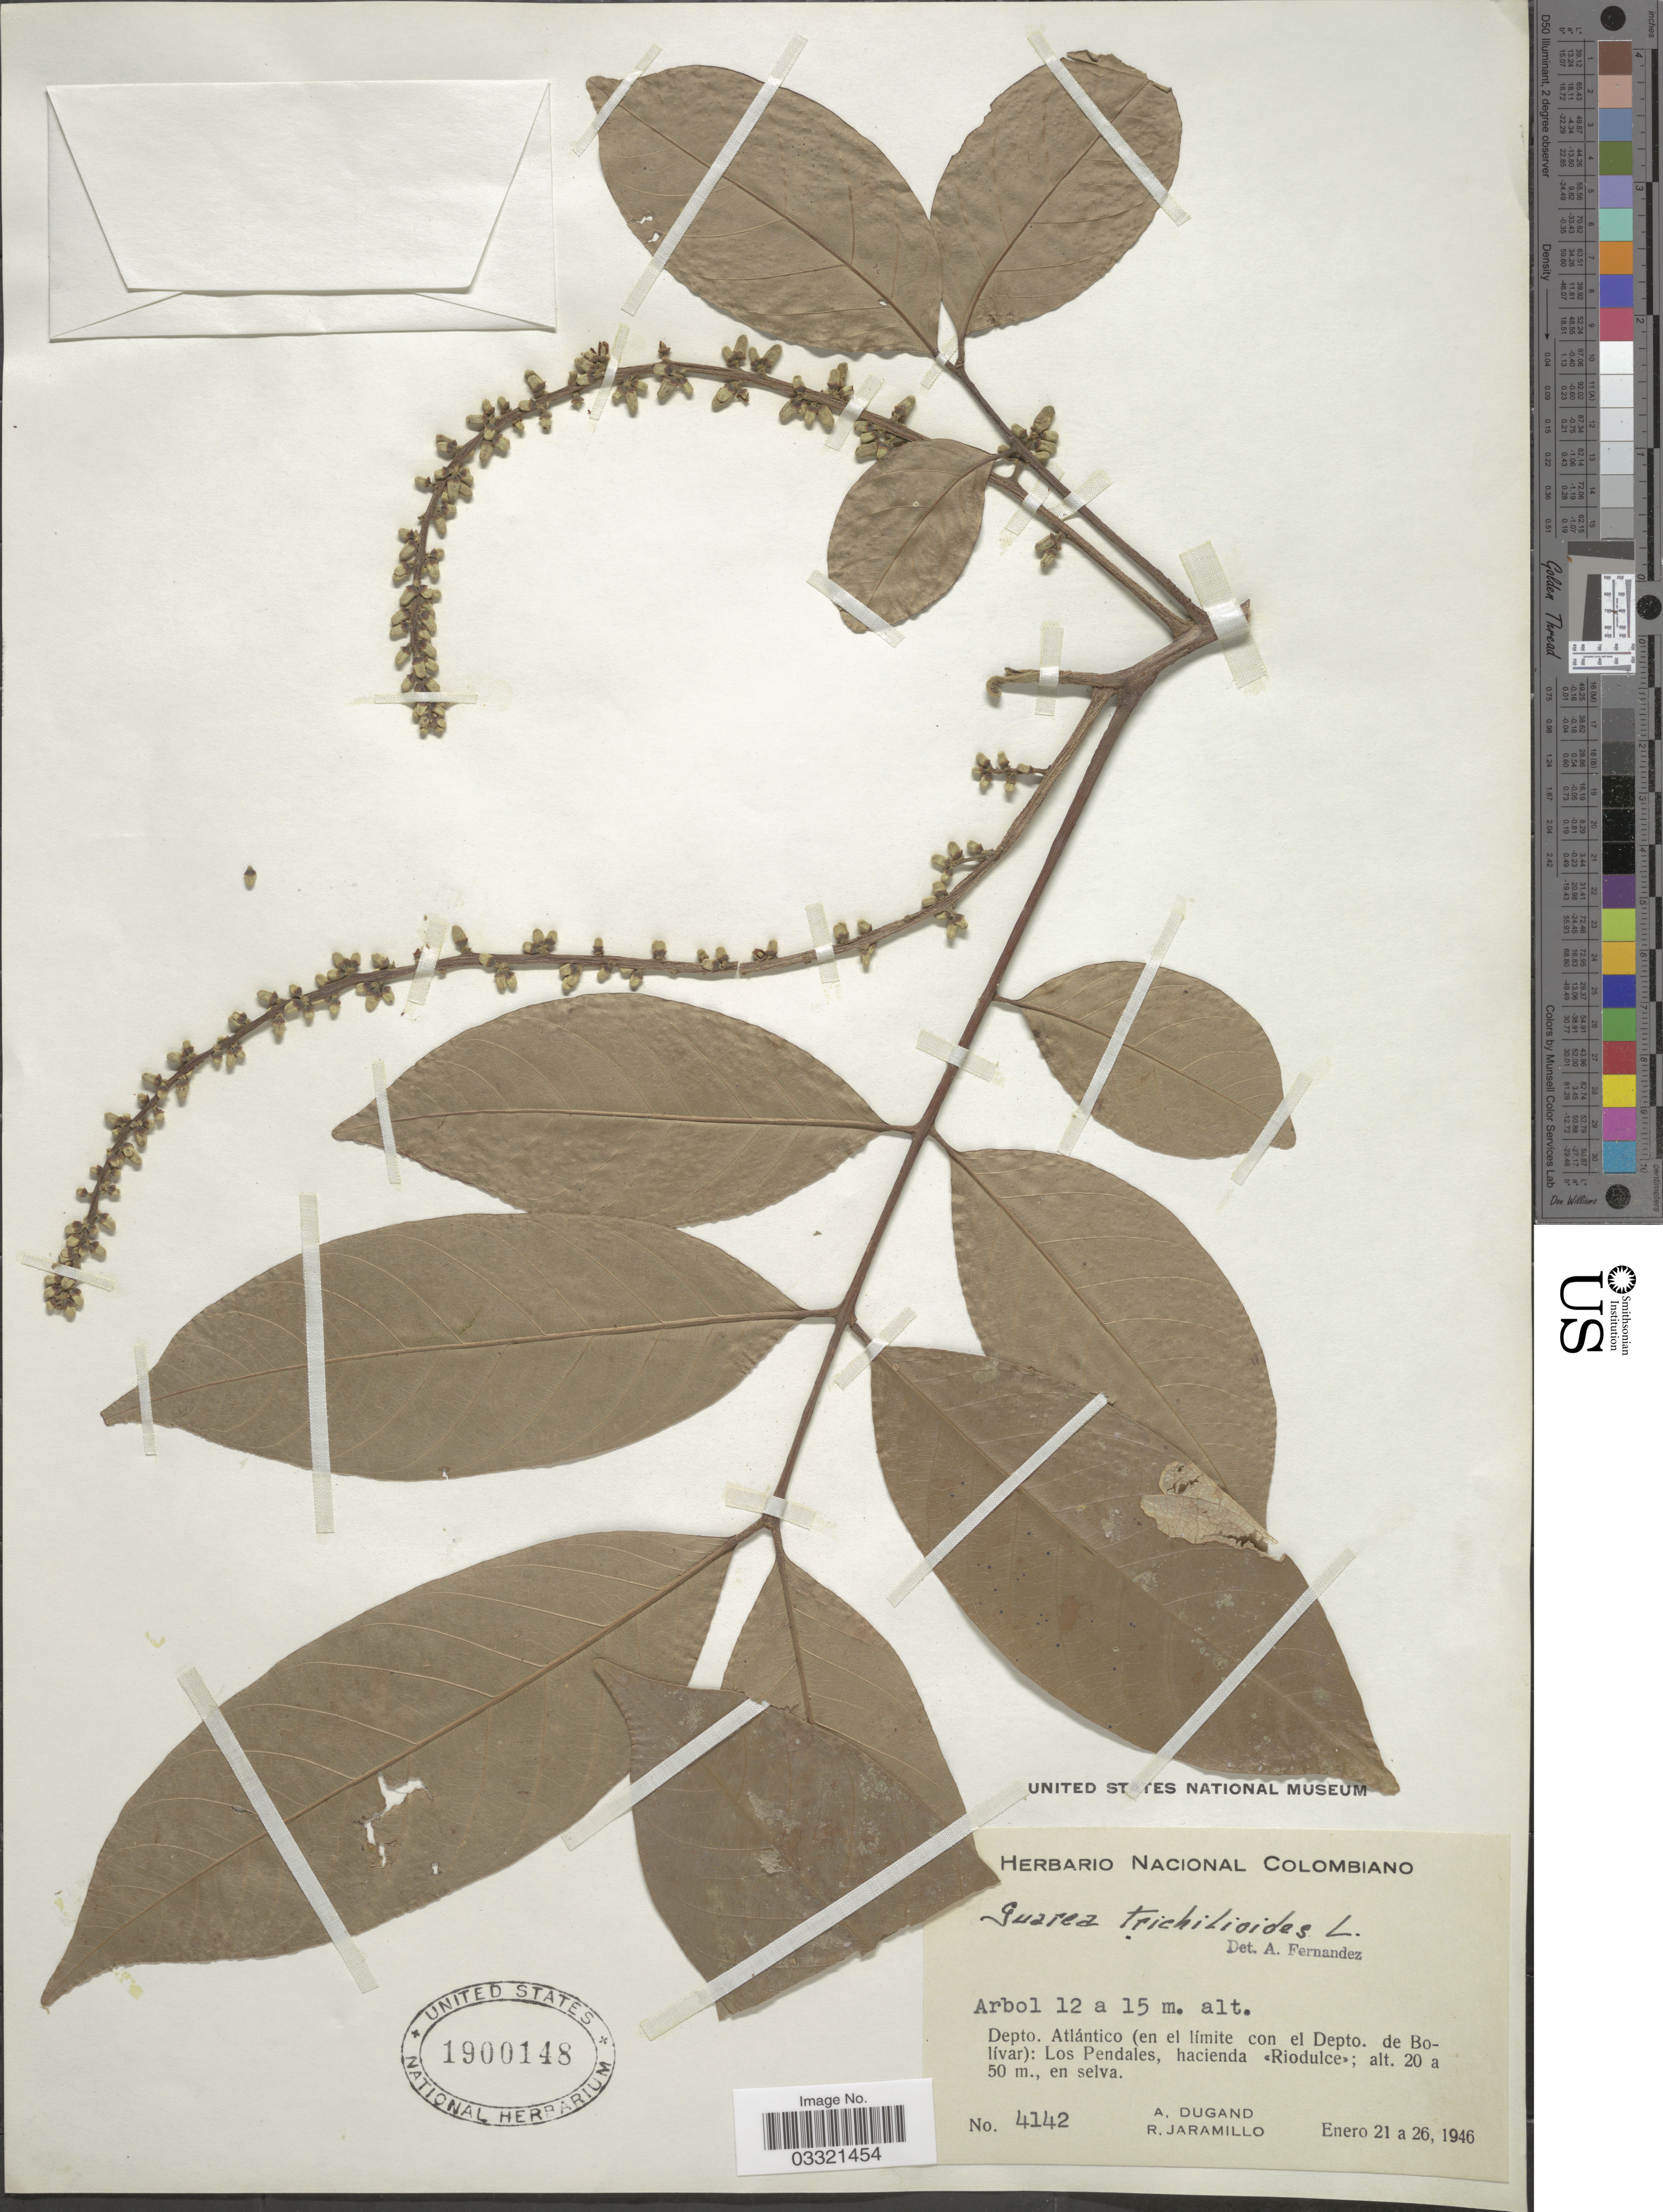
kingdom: Plantae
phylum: Tracheophyta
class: Magnoliopsida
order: Sapindales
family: Meliaceae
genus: Guarea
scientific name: Guarea guidonia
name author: (L.) Sleumer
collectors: A. Dugand & R. Jaramillo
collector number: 4142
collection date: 1946-01-21/1946-01-26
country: Colombia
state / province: Atlántico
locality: Depto. Atlánitco (en el límite con el Depto. de Bolívar): Los Pendales, hacienda <<Riodulce>>.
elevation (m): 20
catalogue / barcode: US 1900148